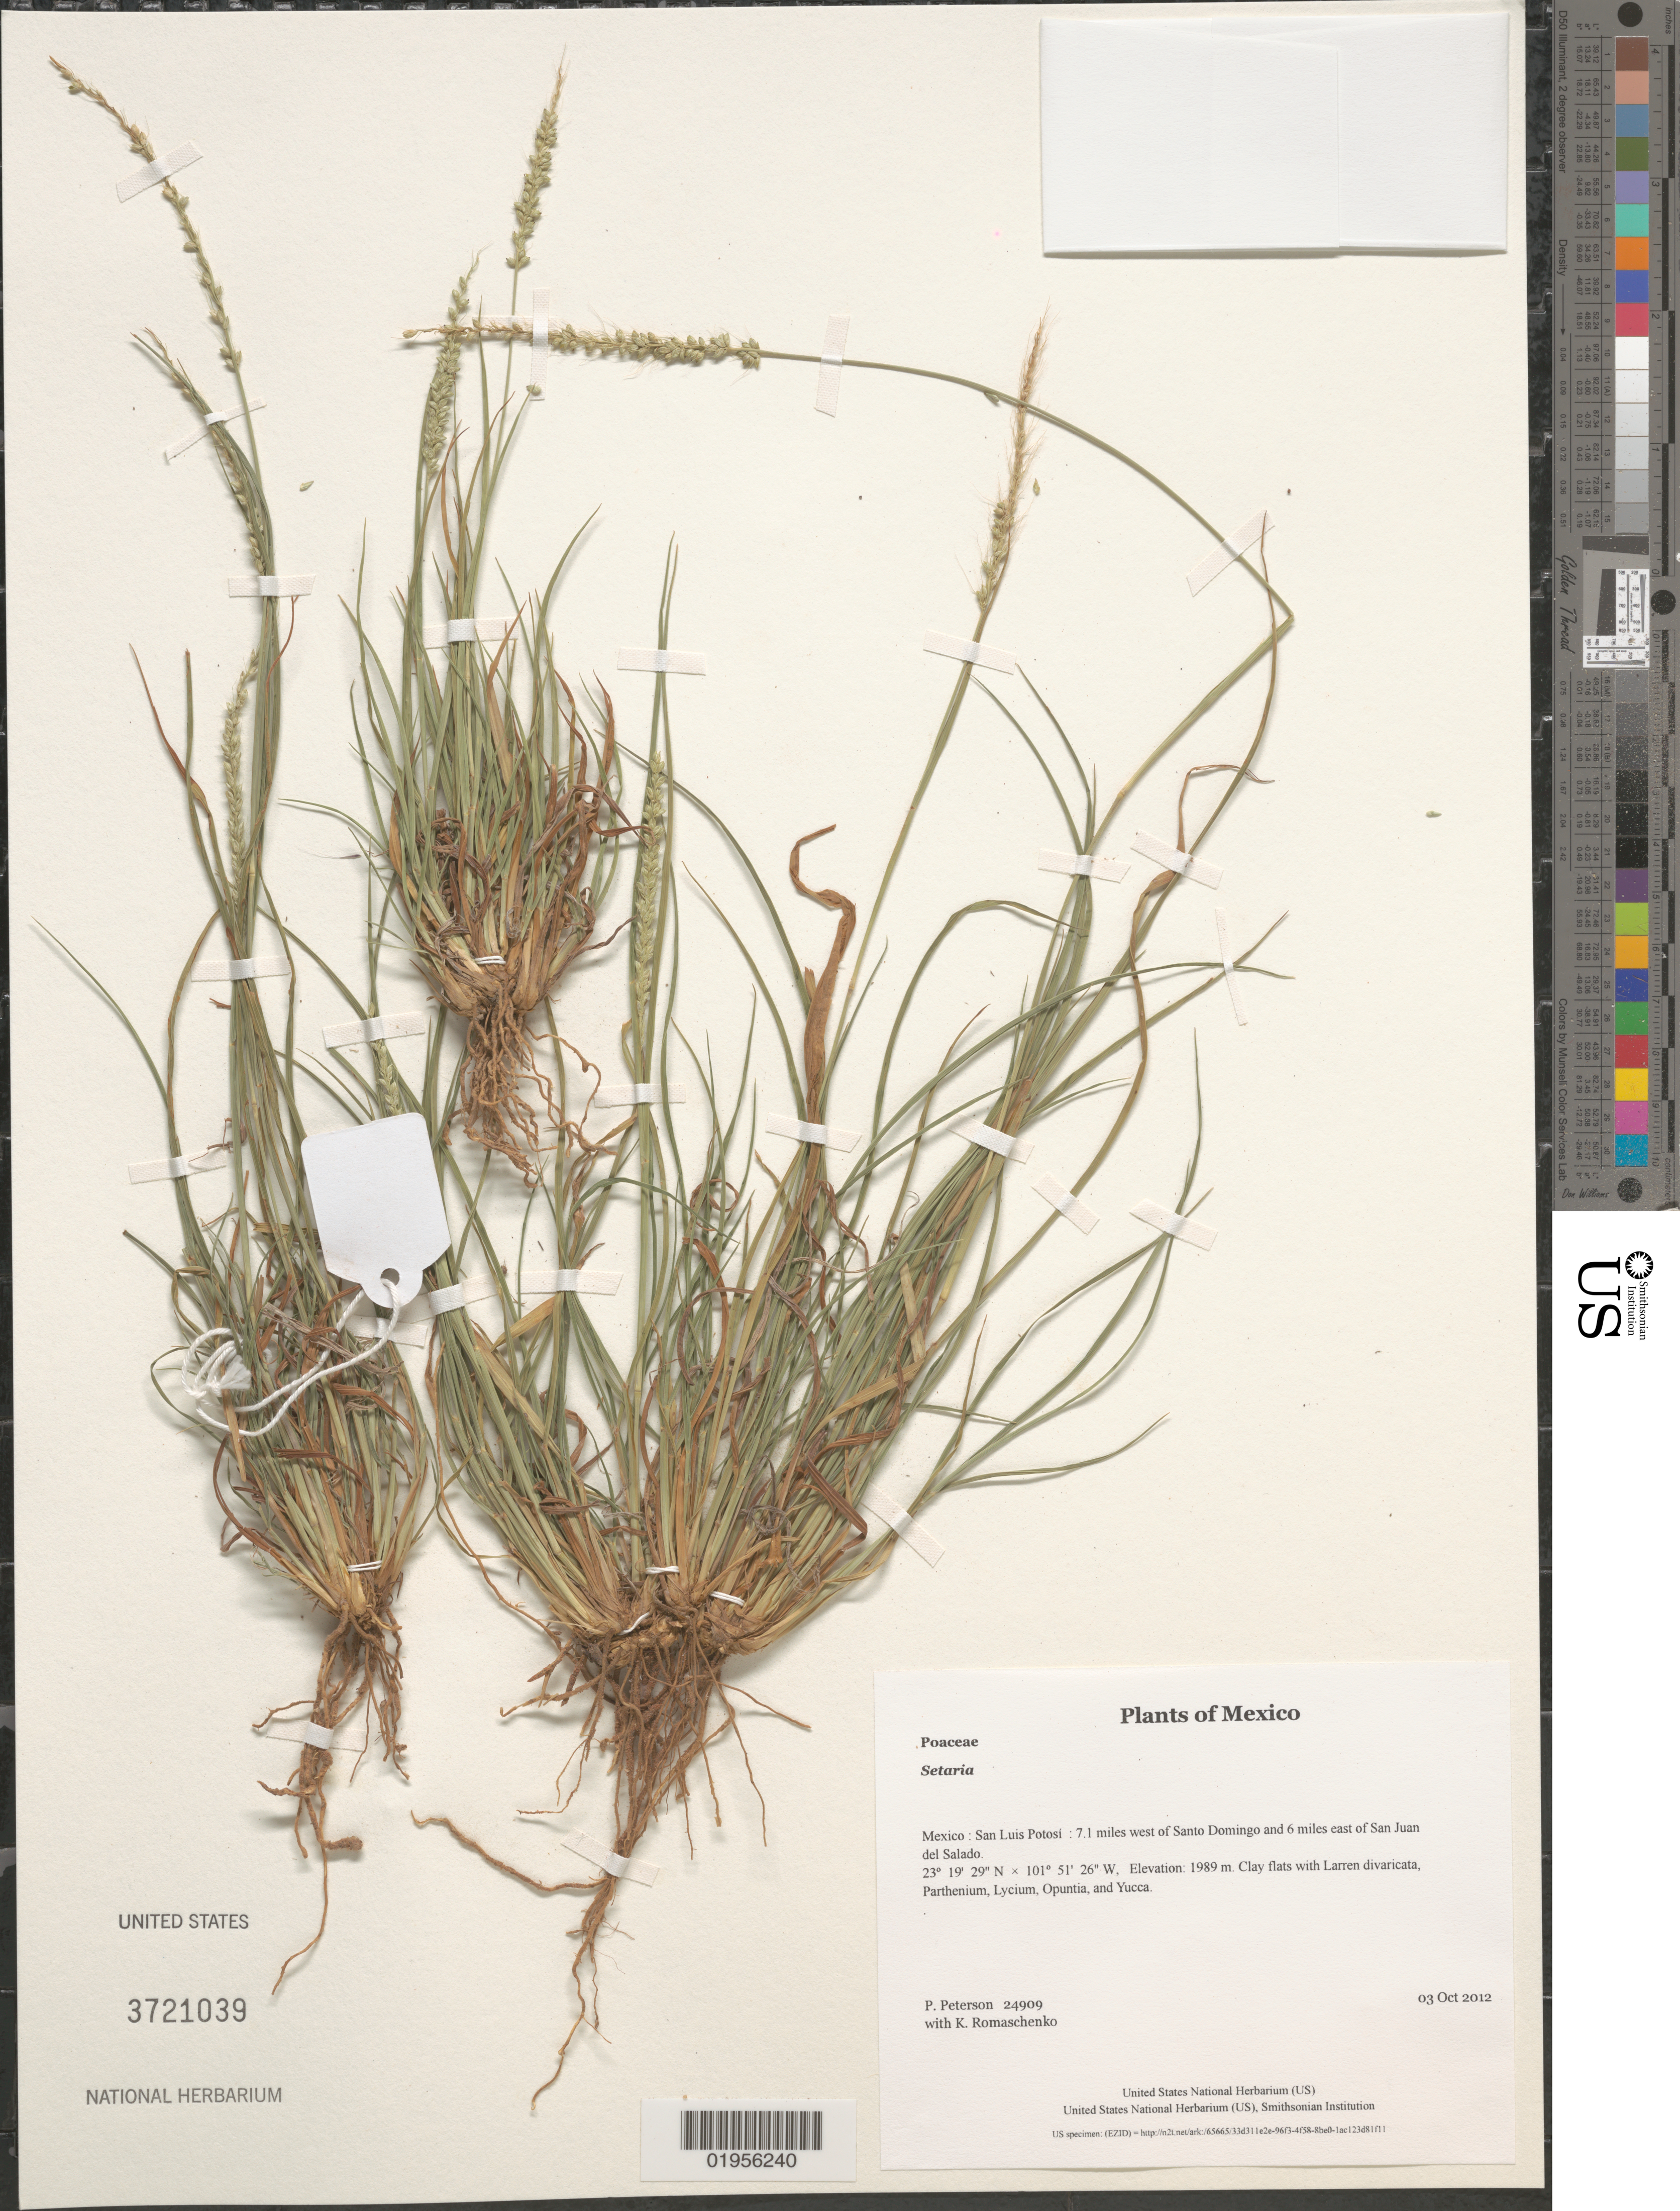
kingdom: Plantae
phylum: Tracheophyta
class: Liliopsida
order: Poales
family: Poaceae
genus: Setaria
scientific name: Setaria sp.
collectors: P. M. Peterson & K. Romaschenko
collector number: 24909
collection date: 2012-10-03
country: Mexico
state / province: San Luis Potosí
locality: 7.1 miles west of Santo Domingo and 6 miles east of San Juan del Salado.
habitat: Clay flats with Larren divaricata, Parthenium, Lycium, Opuntia, and Yucca.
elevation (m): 1989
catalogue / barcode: US 3721039